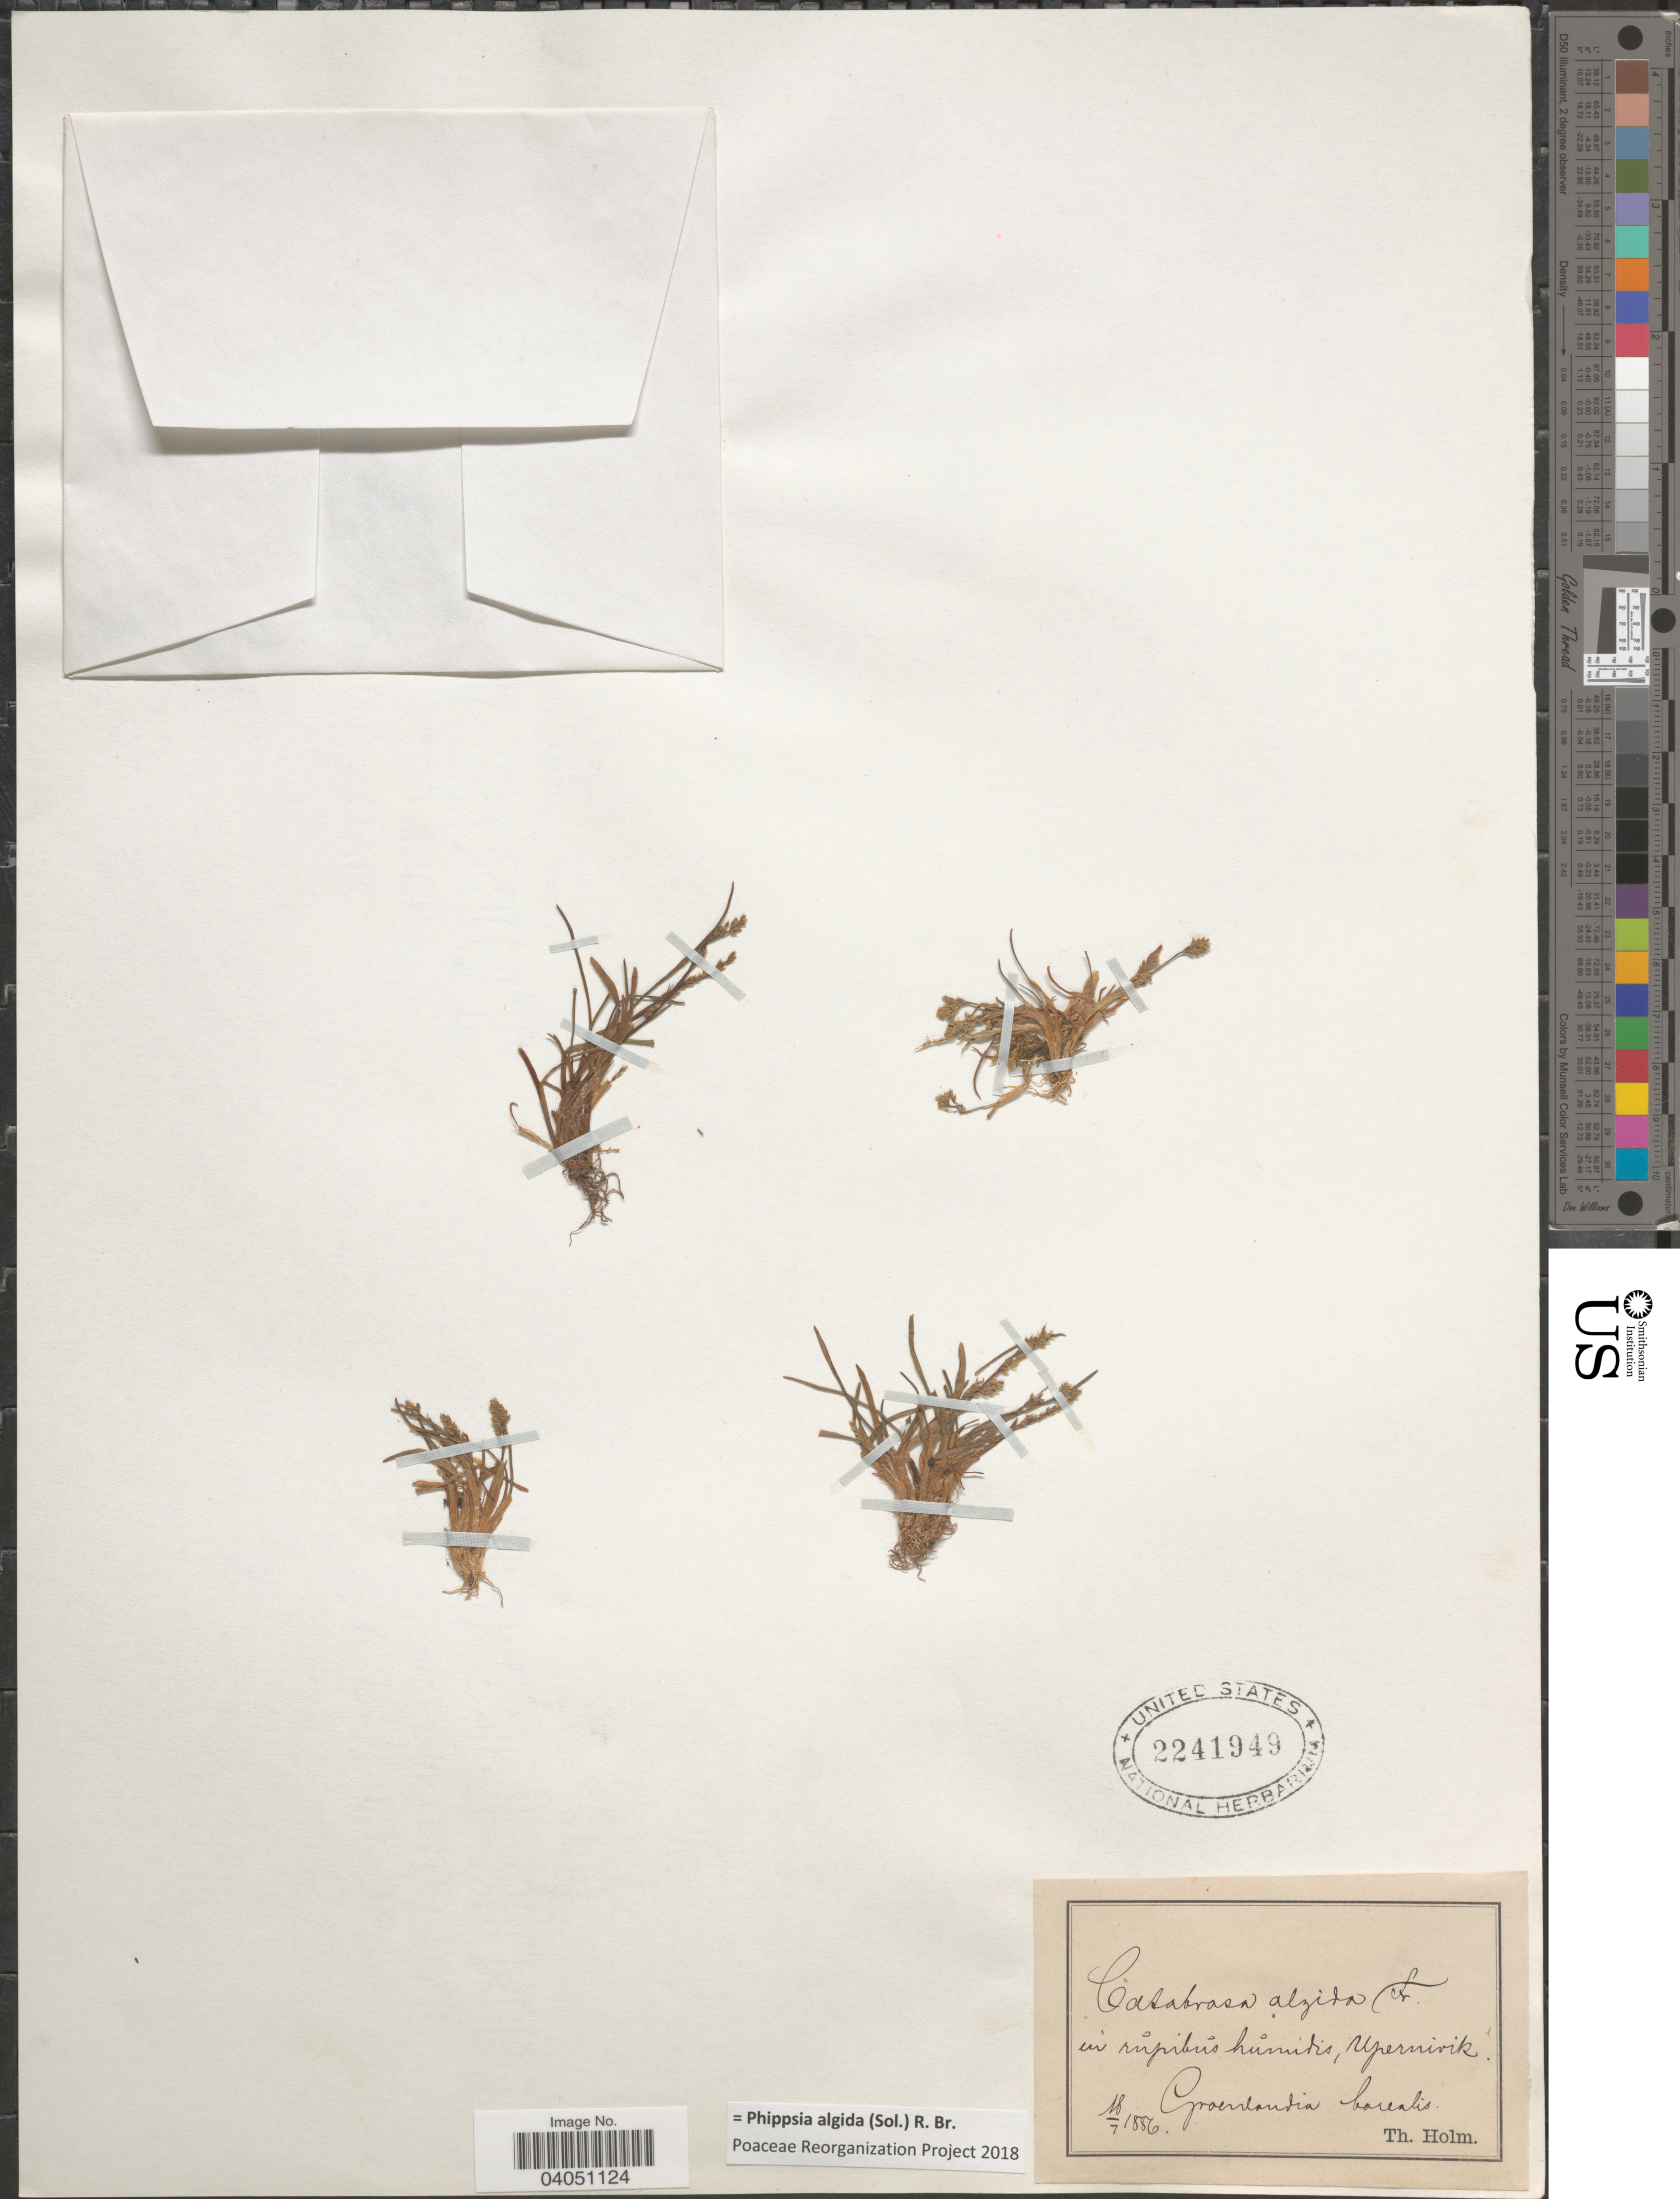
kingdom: Plantae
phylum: Tracheophyta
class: Liliopsida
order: Poales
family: Poaceae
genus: Phippsia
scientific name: Phippsia algida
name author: (Sol.) R. Br.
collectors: T. Holm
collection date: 1886-07-18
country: Greenland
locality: In rupibus humidis, Upernivik. Groenlandia borealis.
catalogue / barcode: US 2241949